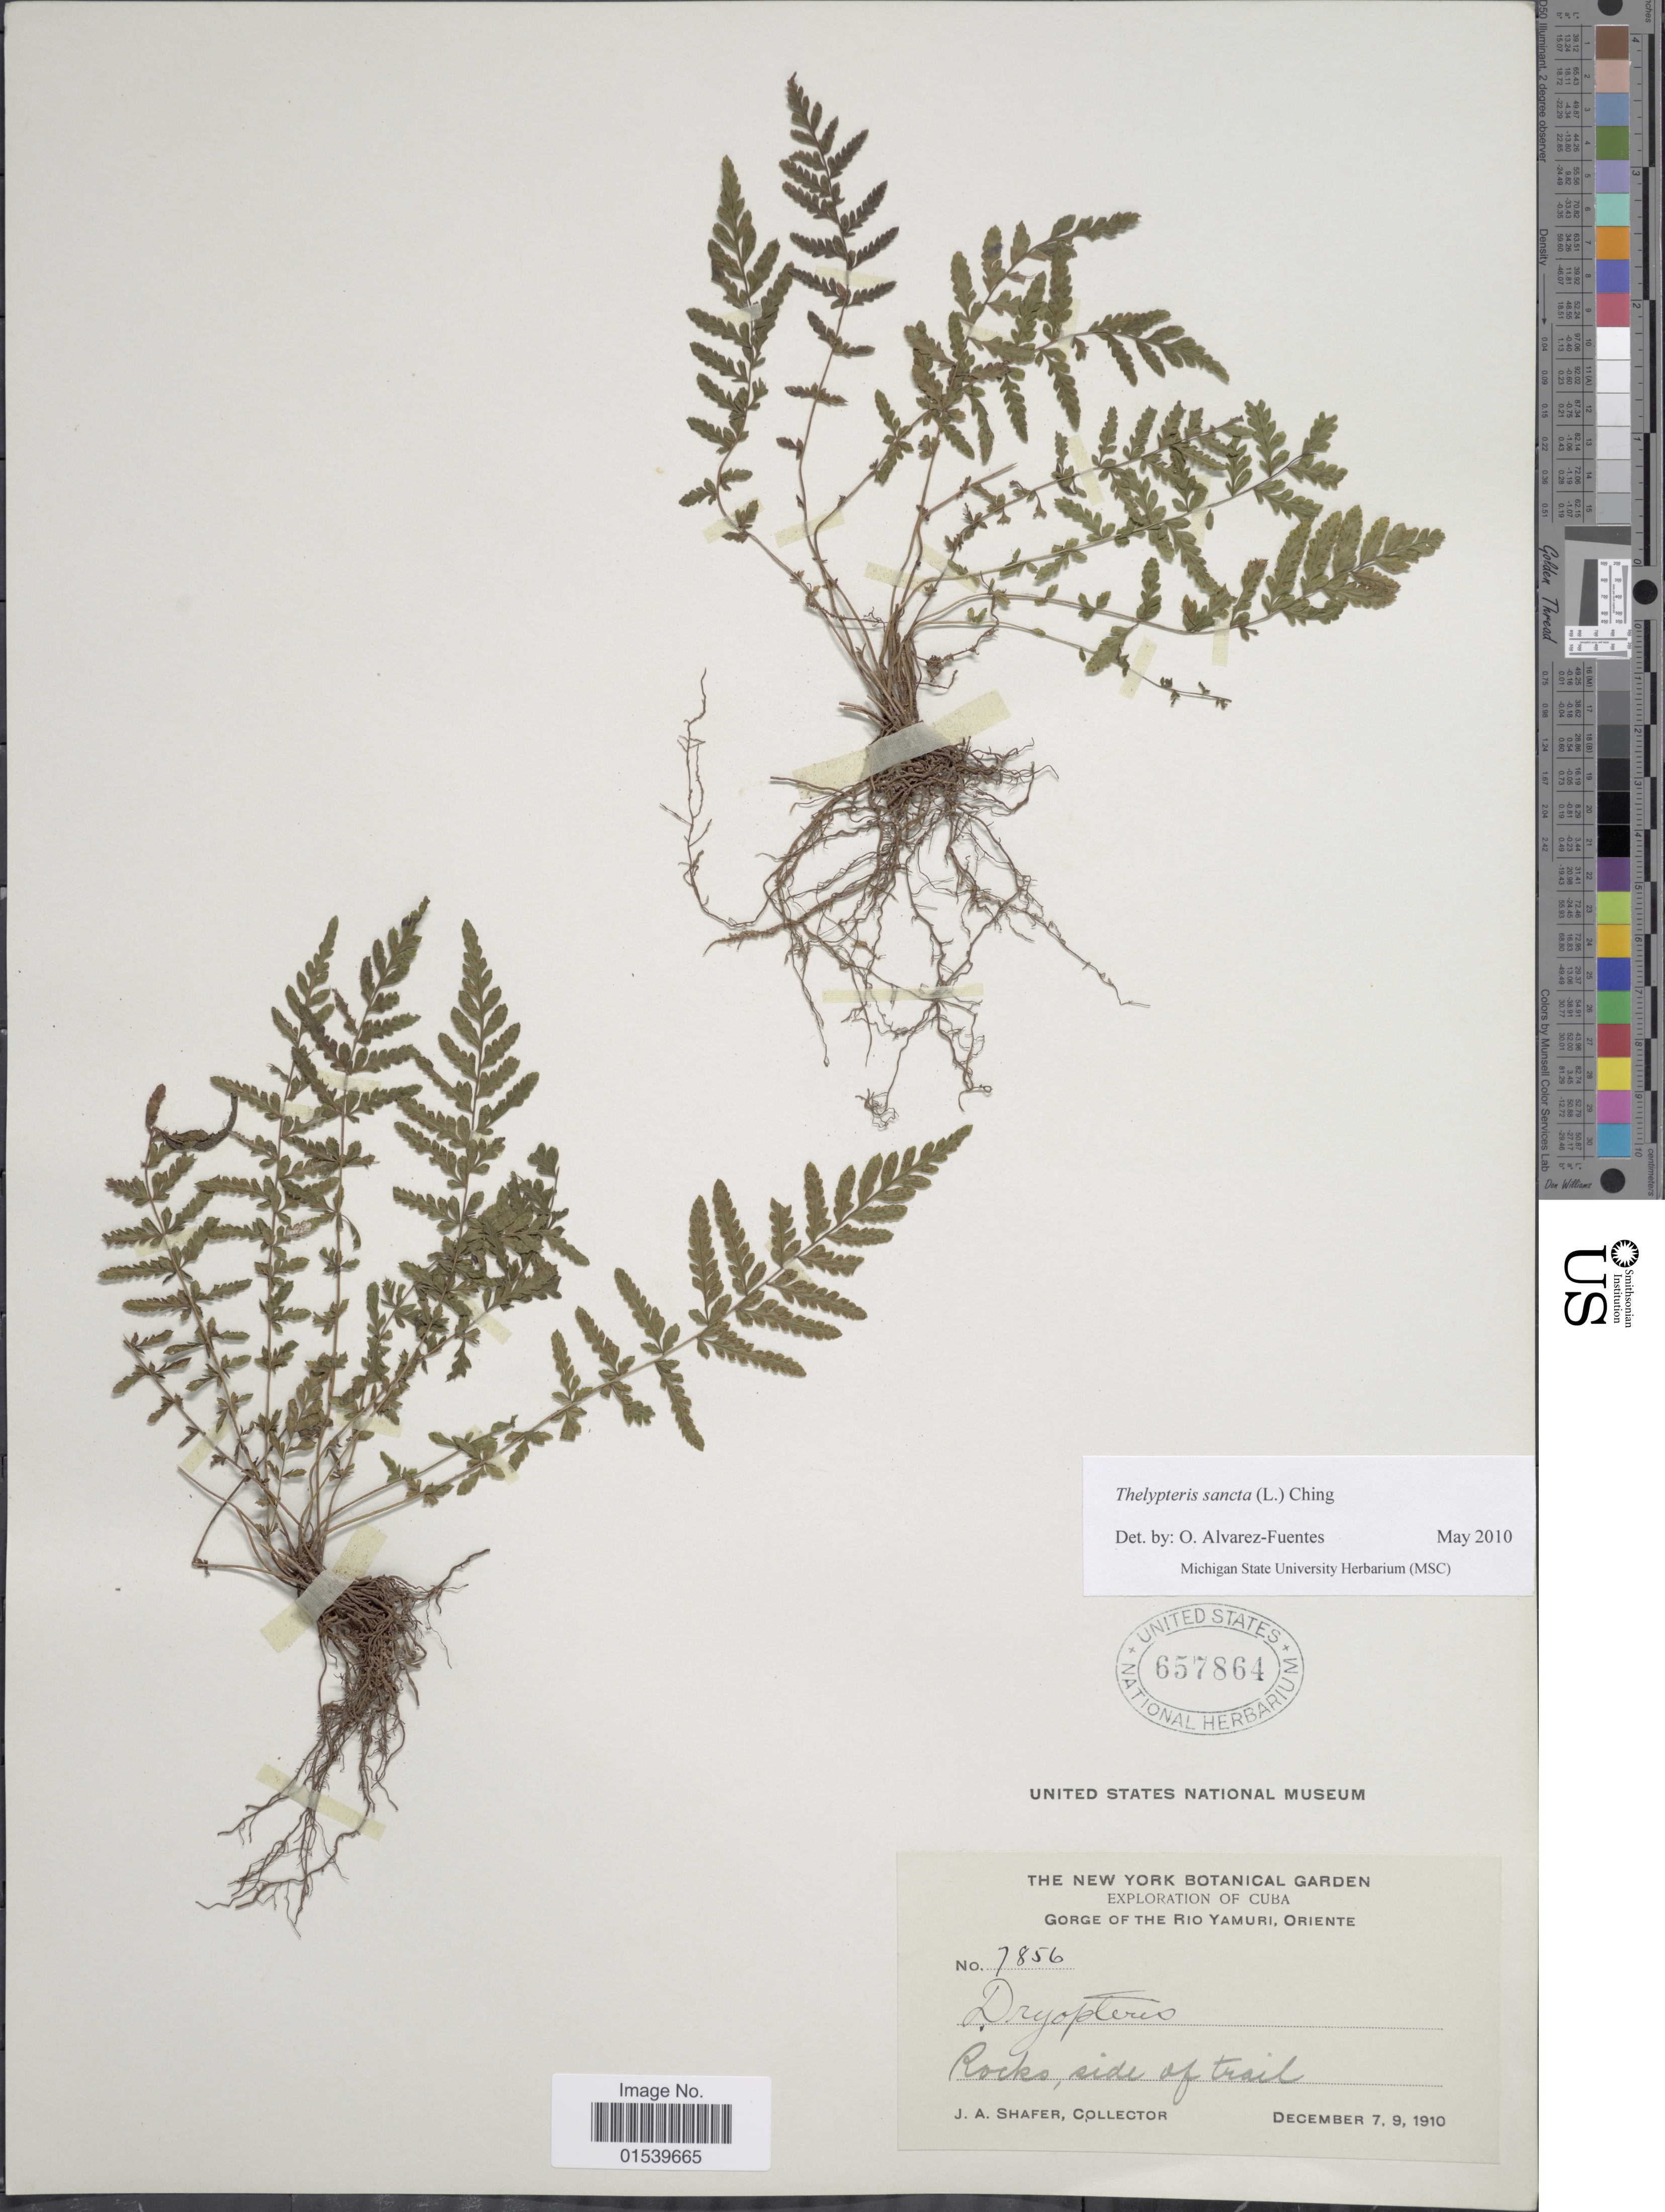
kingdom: Plantae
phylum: Tracheophyta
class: Polypodiopsida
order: Polypodiales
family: Thelypteridaceae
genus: Amauropelta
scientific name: Amauropelta sancta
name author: (L.) Pic. Serm.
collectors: J. A. Shafer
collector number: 7856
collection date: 1910-12-07/1910-12-09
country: Cuba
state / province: Oriente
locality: Gorge of the Rio Yamuri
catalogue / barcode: US 657864